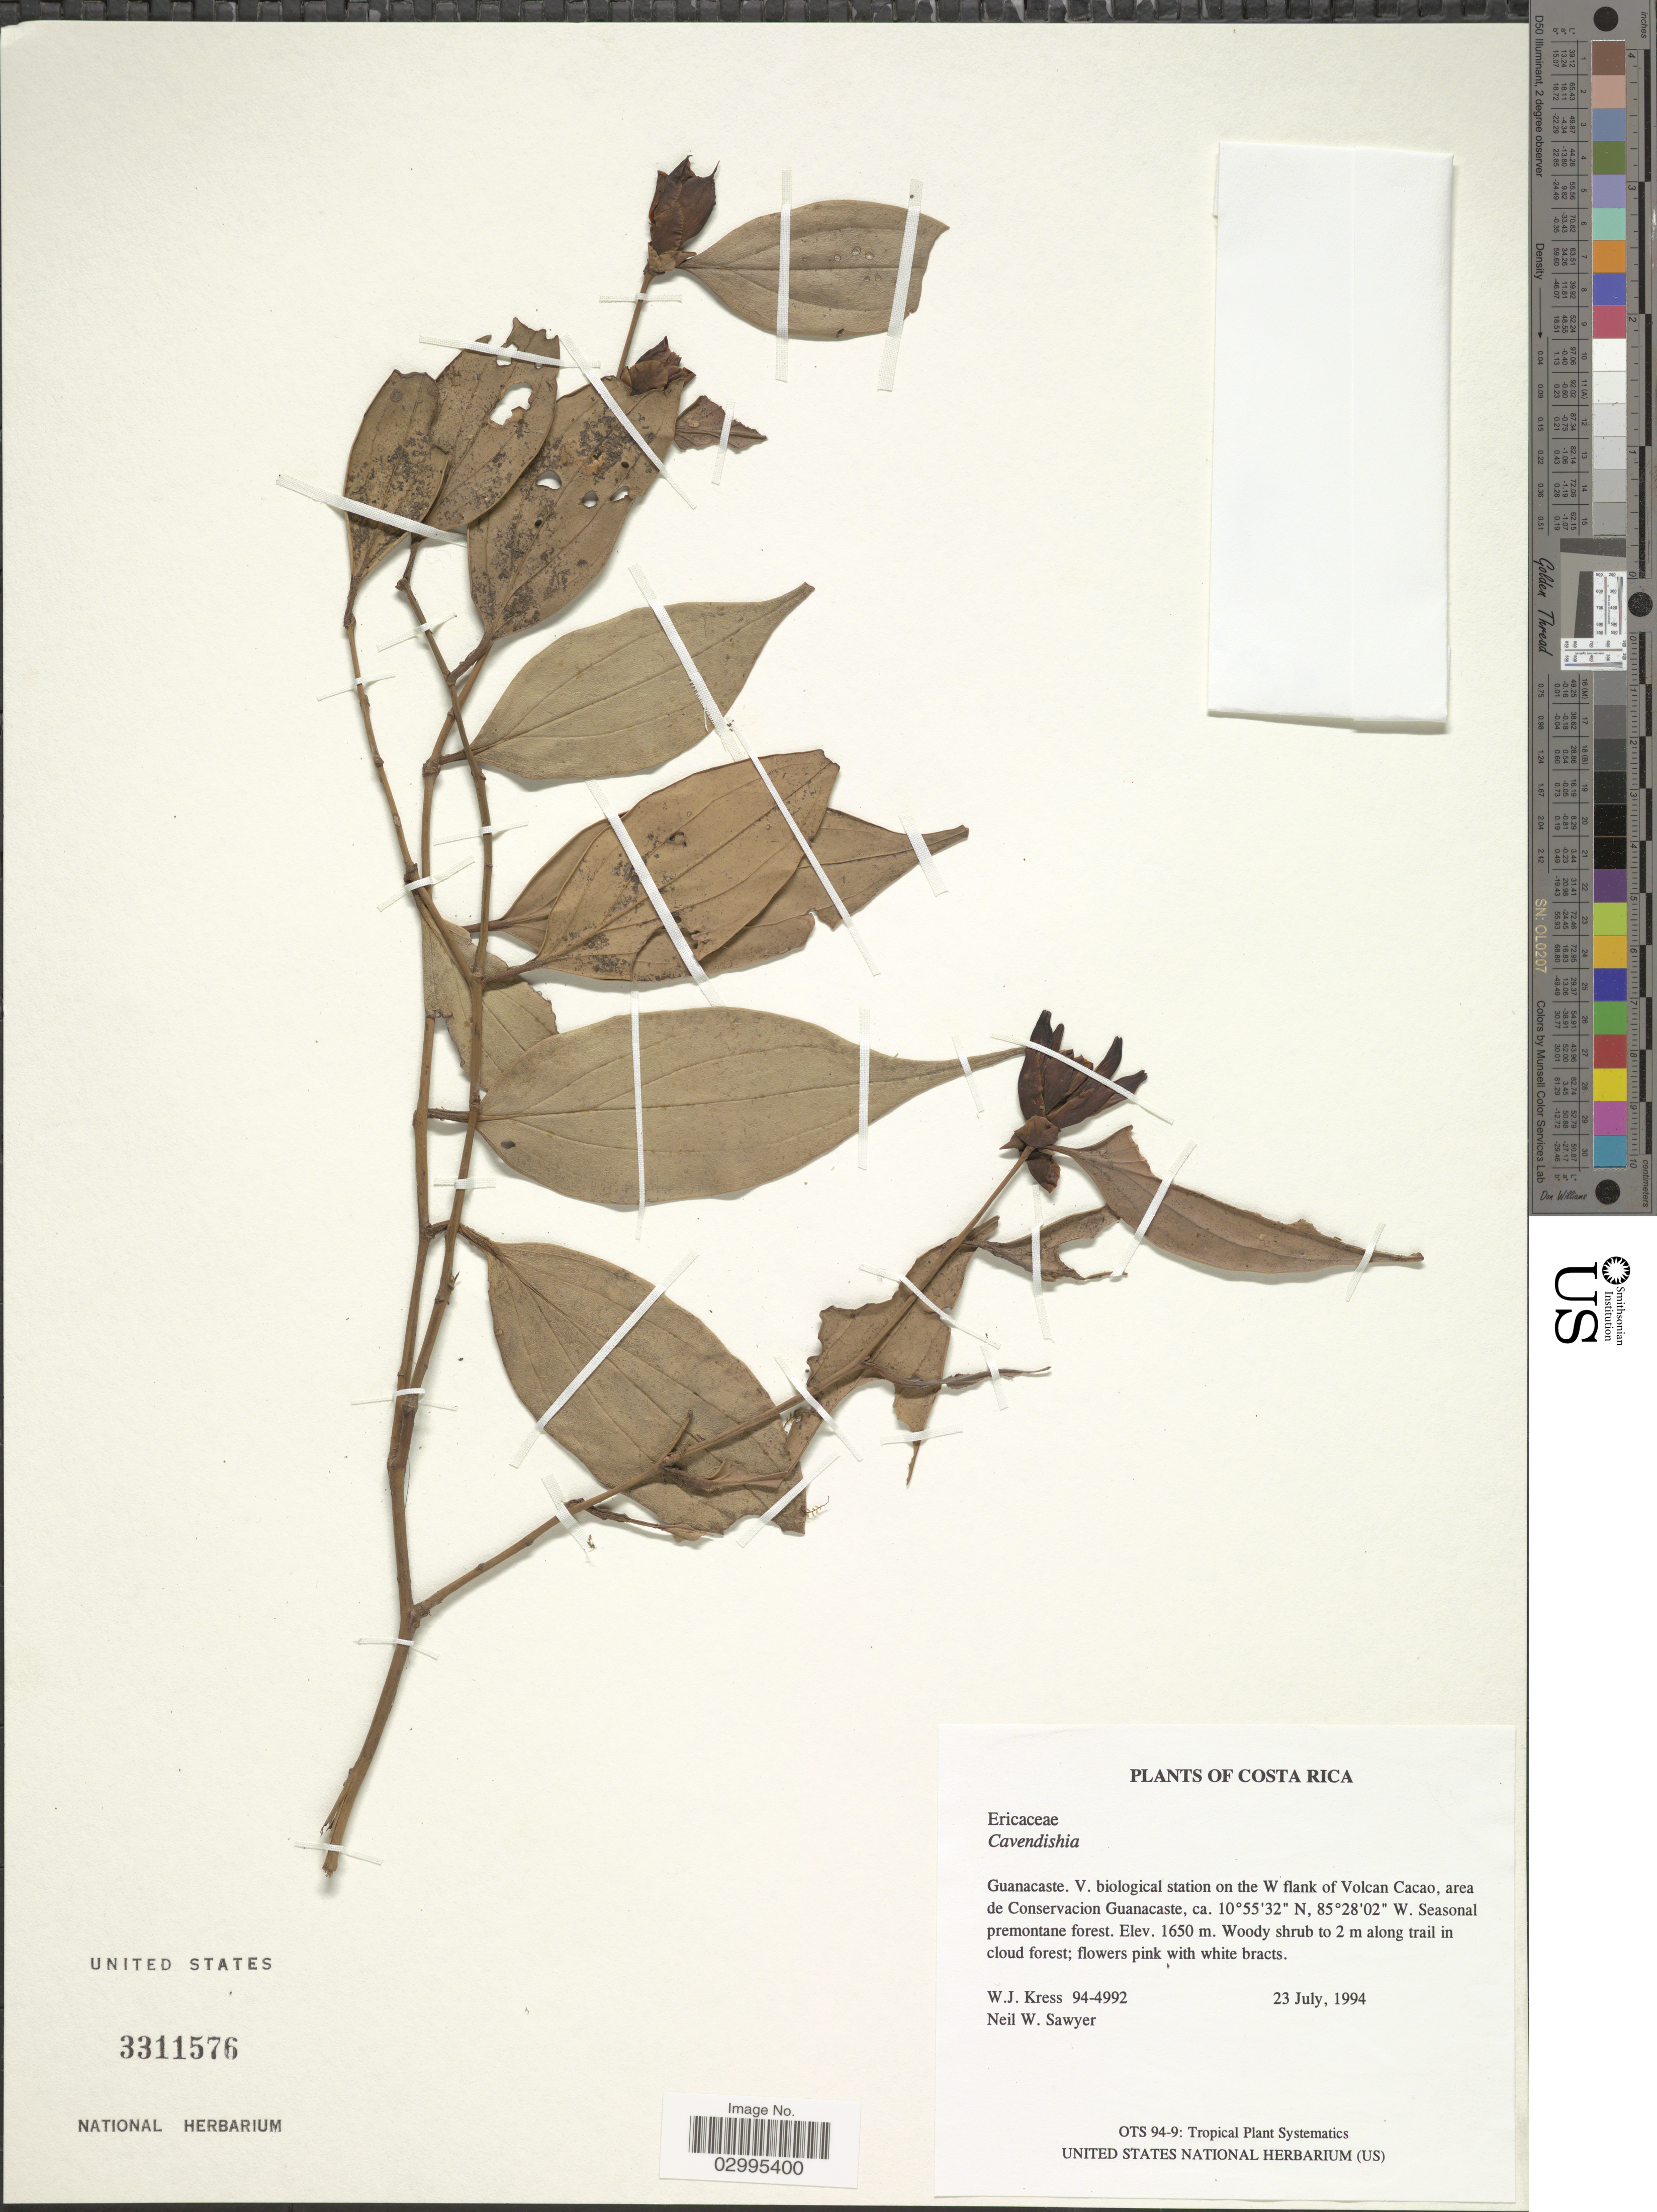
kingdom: Plantae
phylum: Tracheophyta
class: Magnoliopsida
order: Ericales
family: Ericaceae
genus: Cavendishia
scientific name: Cavendishia sp.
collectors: W. J. Kress & N. W. Sawyer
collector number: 94-4992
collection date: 1994-07-23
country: Costa Rica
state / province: Guanacaste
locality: V. biological station on the W flank of Volcan Cacao, area de Conservacion Guanacaste.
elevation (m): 1650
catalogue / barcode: US 3311576